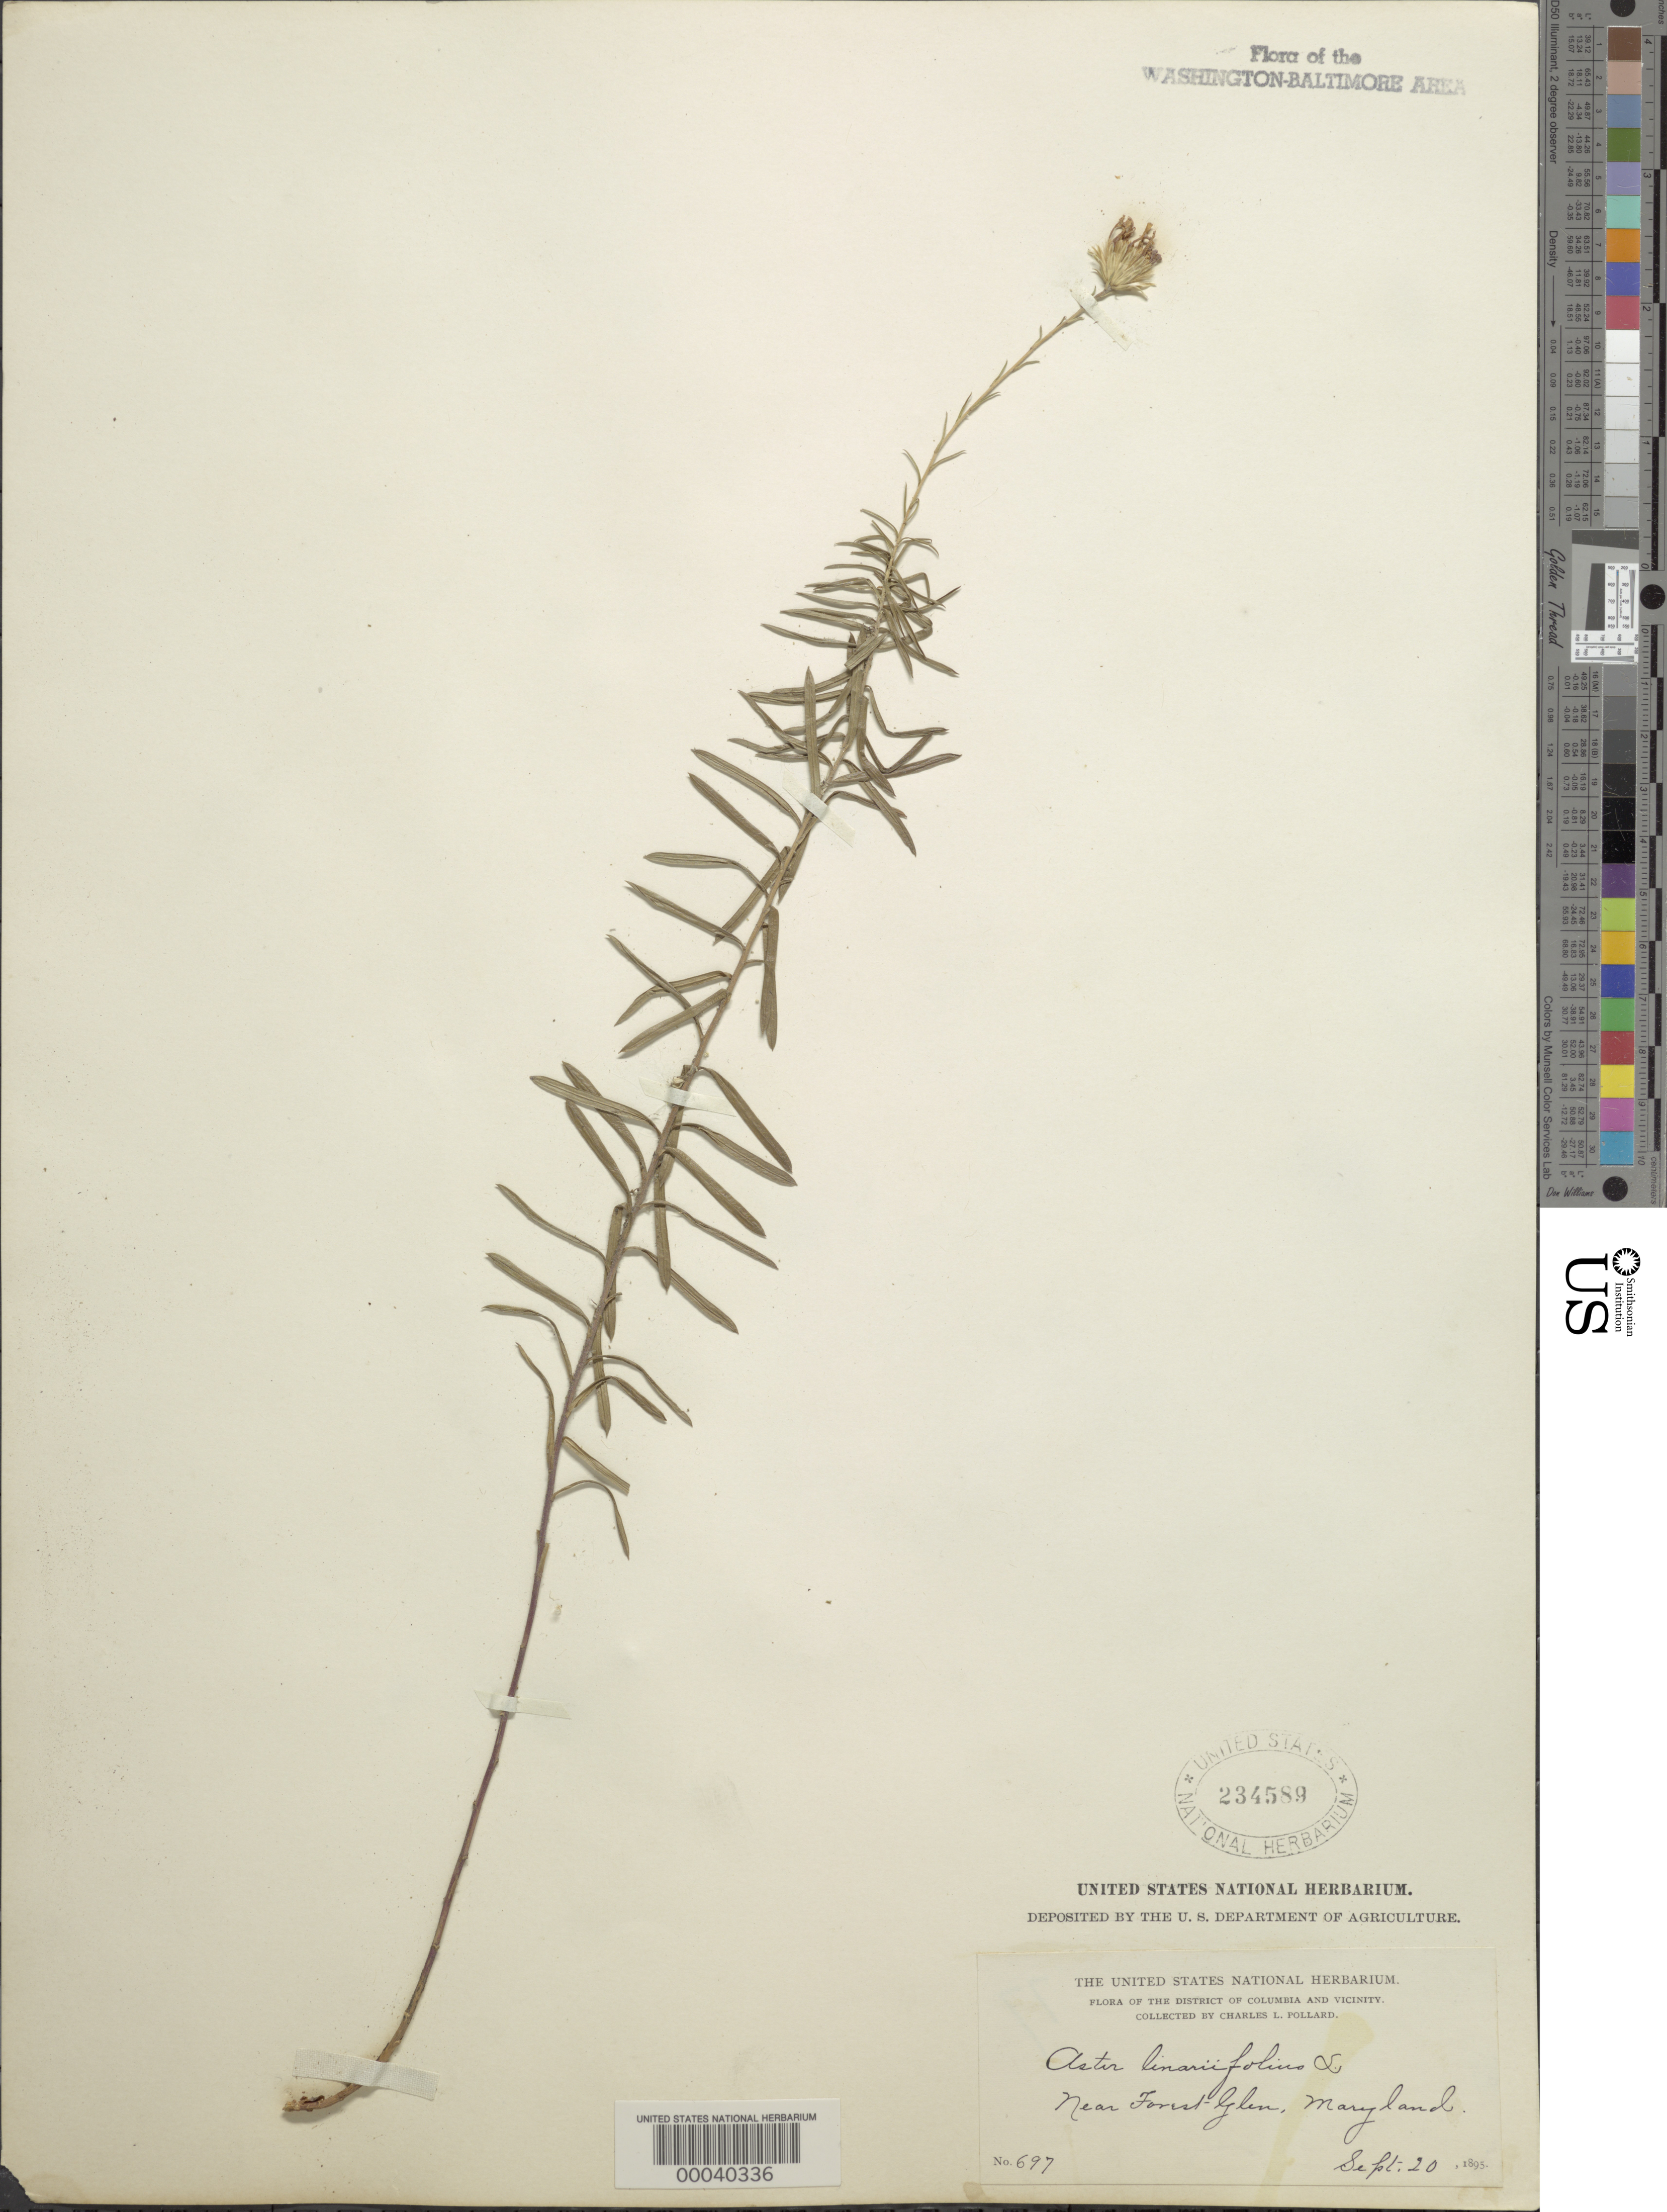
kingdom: Plantae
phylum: Tracheophyta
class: Magnoliopsida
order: Asterales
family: Asteraceae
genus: Ionactis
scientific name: Ionactis linariifolia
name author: (L.) Greene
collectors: C. L. Pollard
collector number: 697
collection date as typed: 20 Sep 1895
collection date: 1895-09-20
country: United States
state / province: Maryland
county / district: Montgomery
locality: Forest Glen vicinity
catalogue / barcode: US 234589